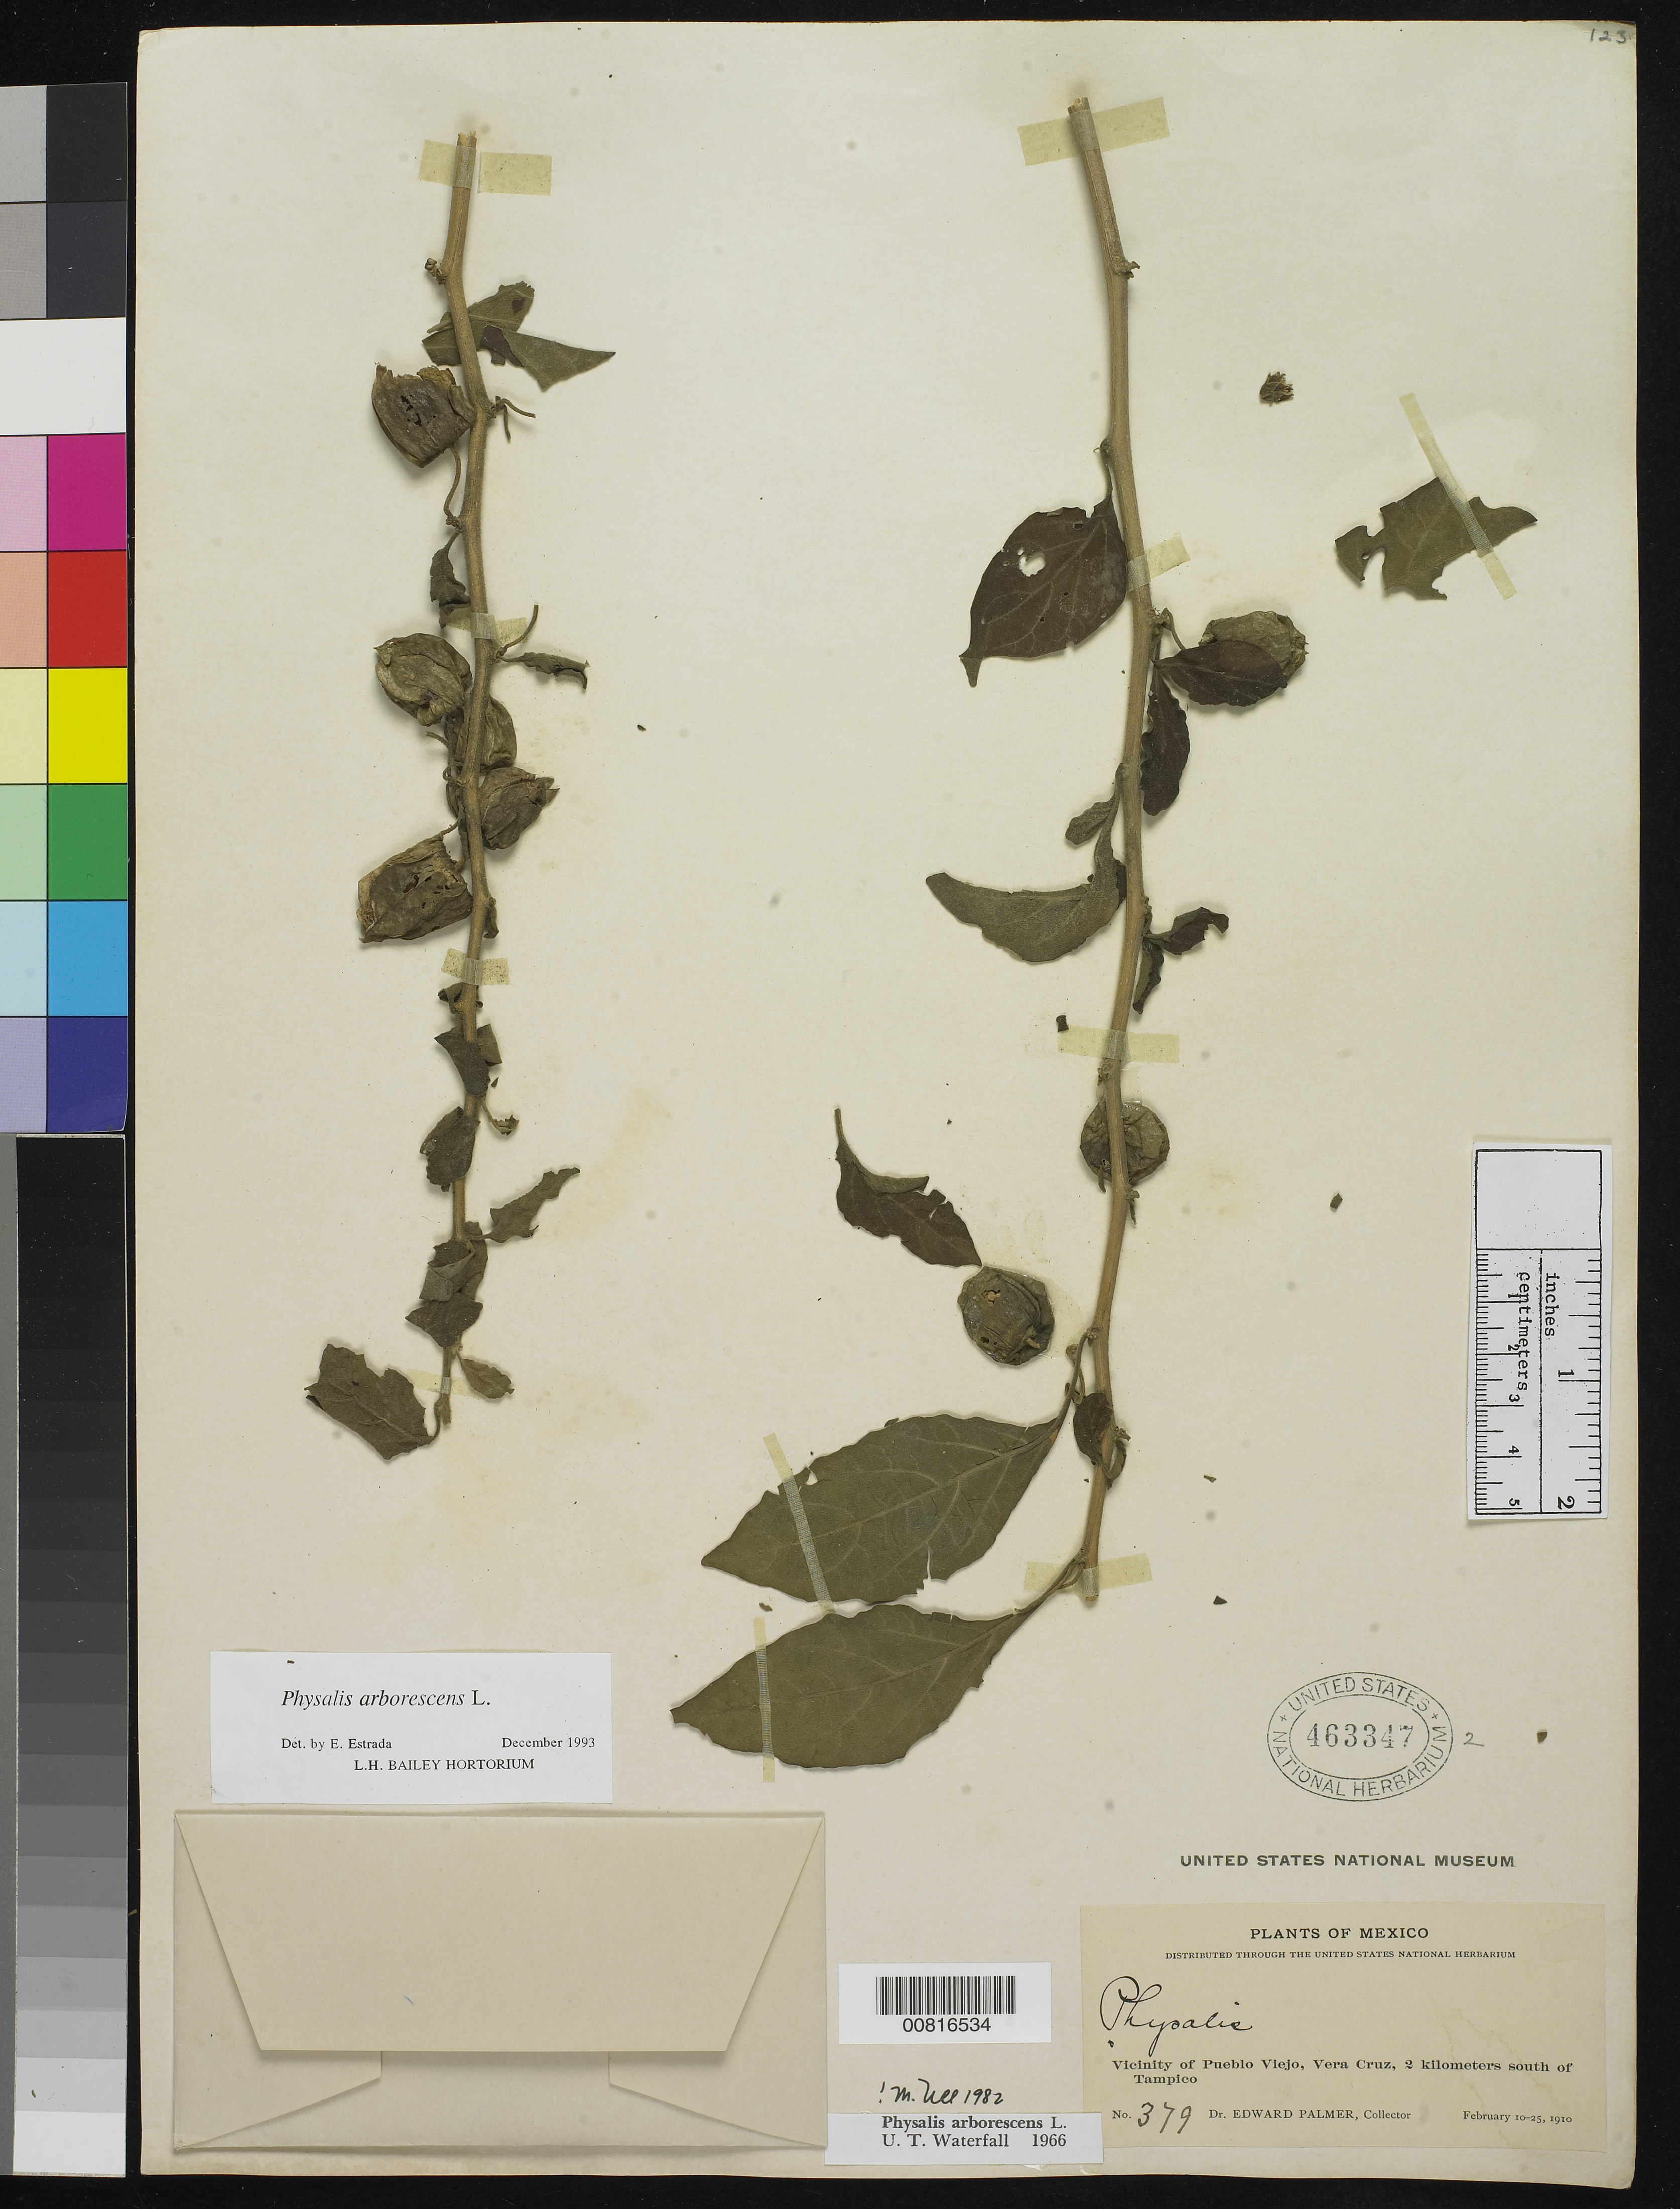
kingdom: Plantae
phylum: Tracheophyta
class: Magnoliopsida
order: Solanales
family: Solanaceae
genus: Physalis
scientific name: Physalis arborescens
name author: L.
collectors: E. Palmer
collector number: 379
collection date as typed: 10 Feb 1910 to 25 Feb 1910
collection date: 1910-02-10/1910-02-25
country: Mexico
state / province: Veracruz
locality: Vicinity of Pueblo Viejo, Veracruz, 2 km. south of Tampico.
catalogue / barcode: US 463347